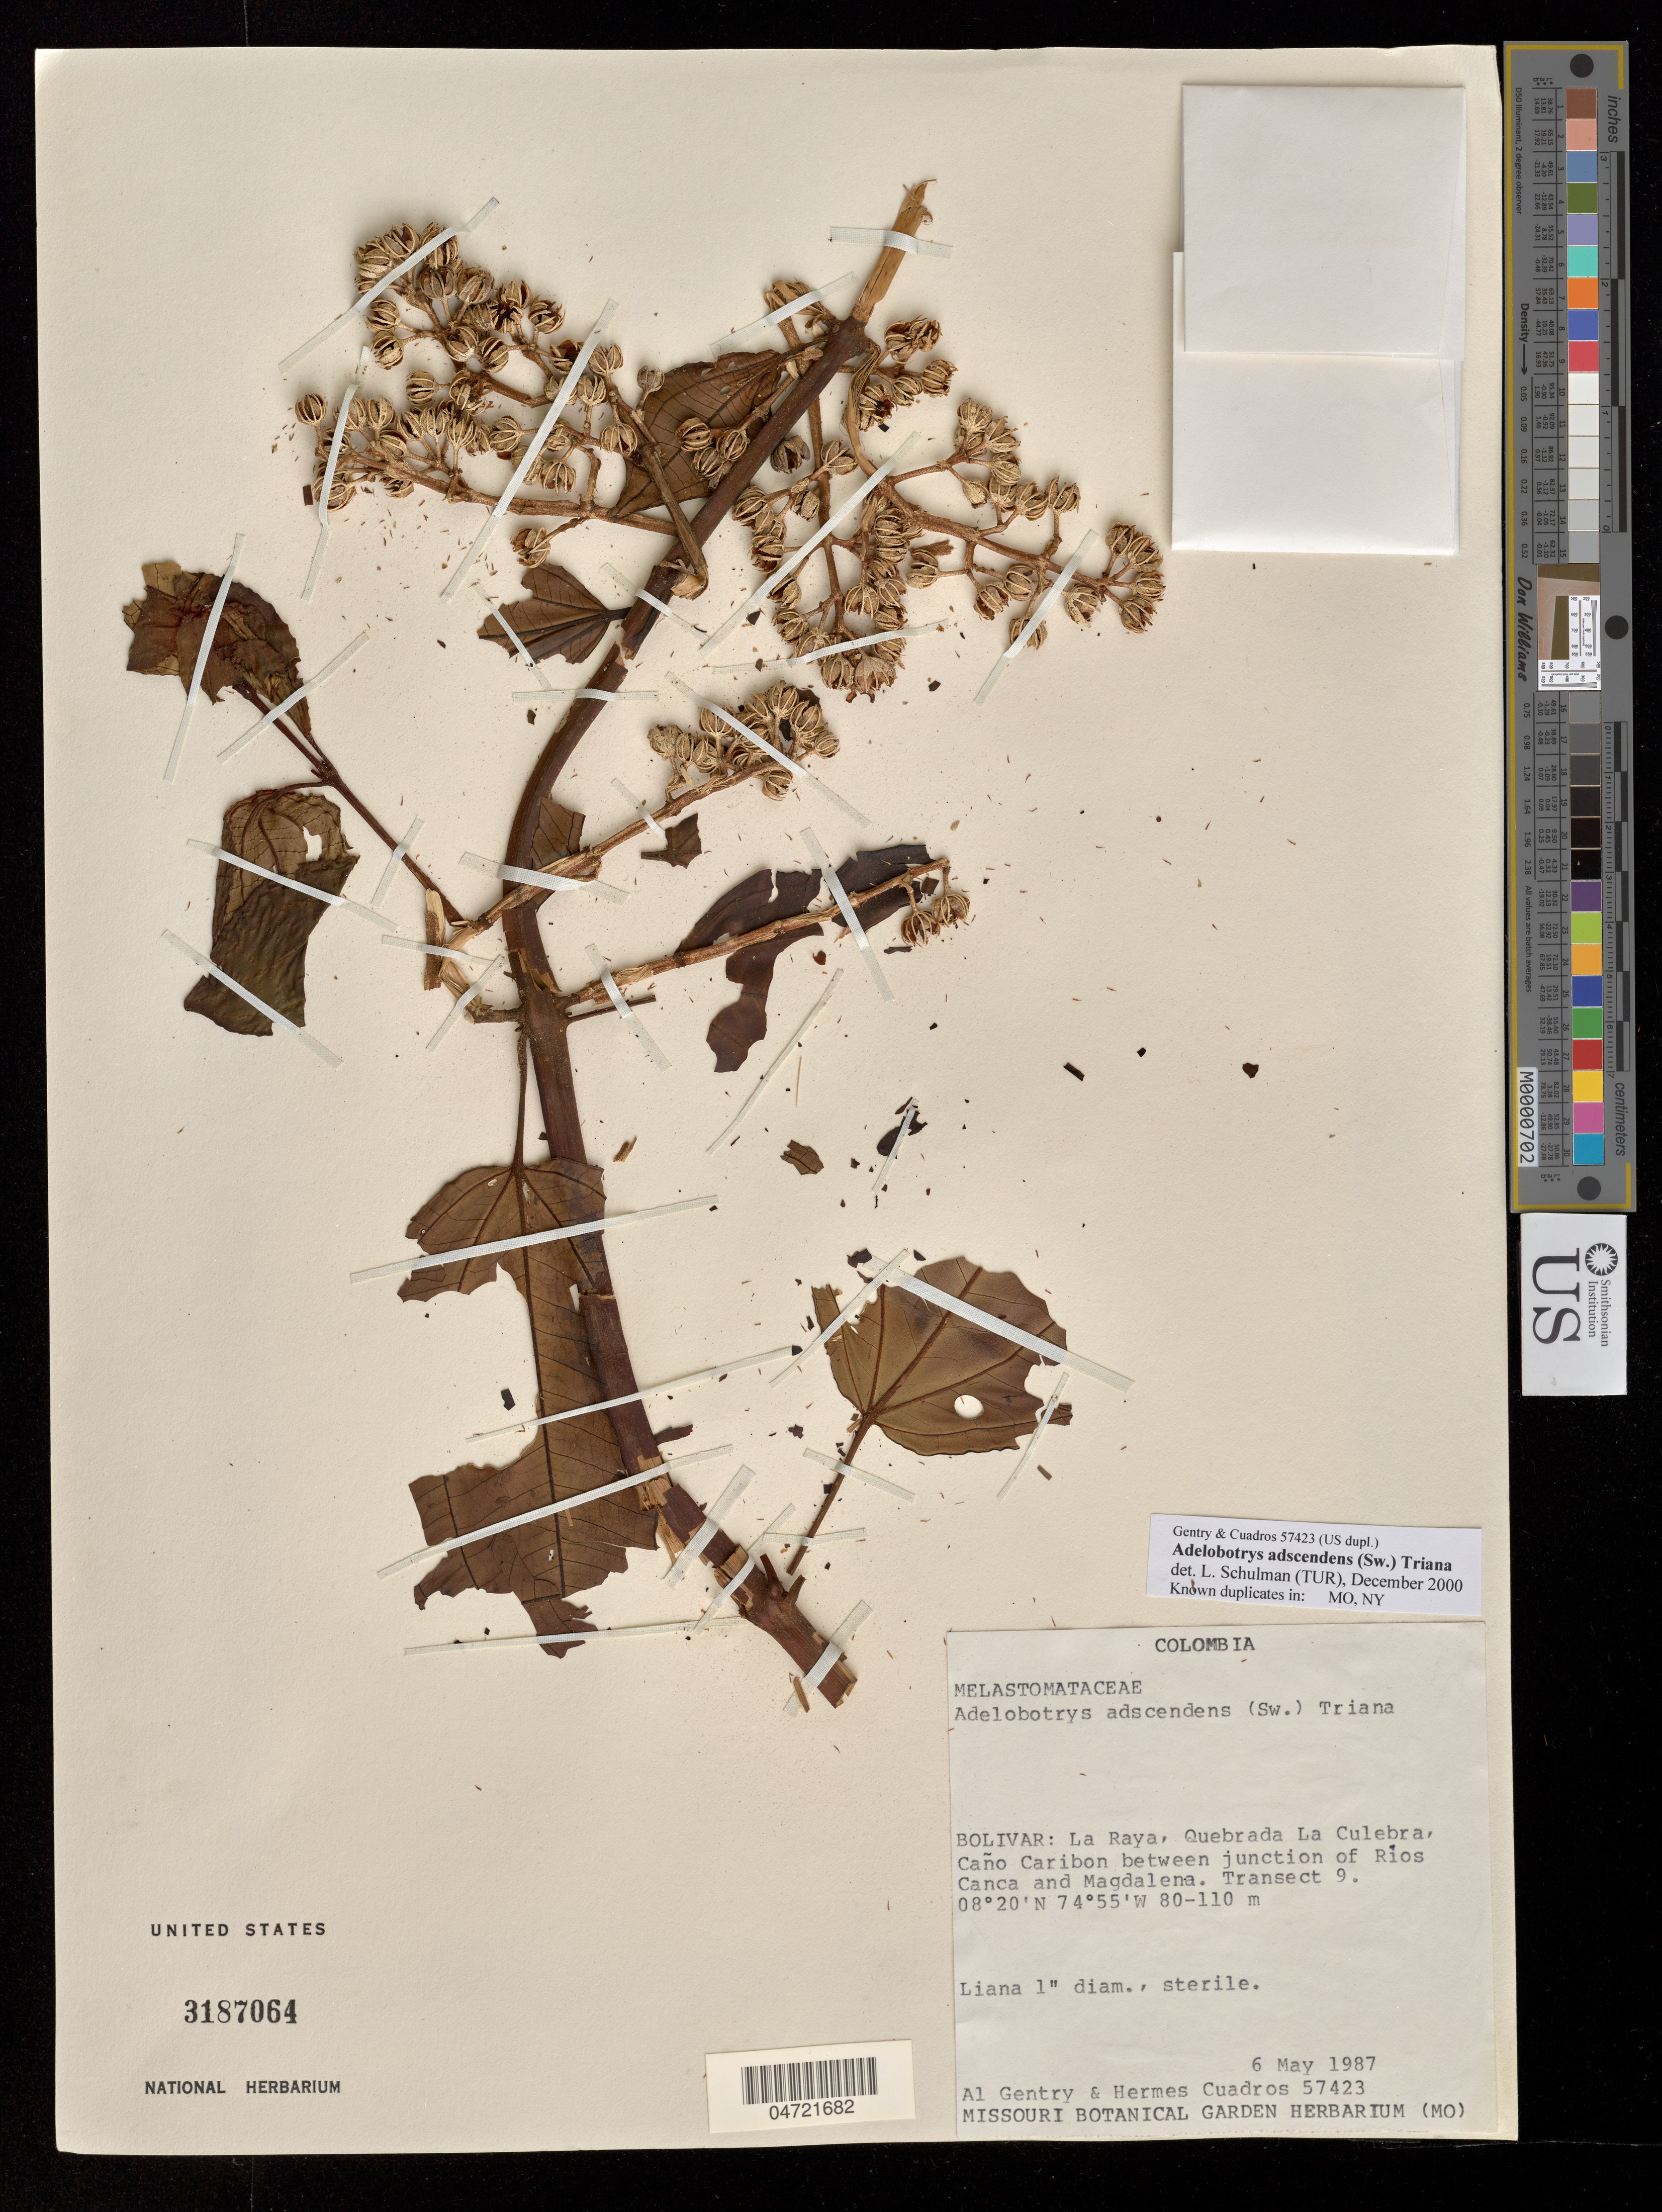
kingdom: Plantae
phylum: Tracheophyta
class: Magnoliopsida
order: Myrtales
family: Melastomataceae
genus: Adelobotrys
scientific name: Adelobotrys adscendens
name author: (Sw.) Triana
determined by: Schulman, Leif, (TUR), University of Turku (FINLAND)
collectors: A. H. Gentry & H. Cuadros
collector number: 57423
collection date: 1987-05-06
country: Colombia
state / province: Bolívar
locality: La Raya, Quebrada La Culebra, Caño Caribon between junction of Ríos Canca and Magdalena. Transect 9.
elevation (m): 80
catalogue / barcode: US 3187064